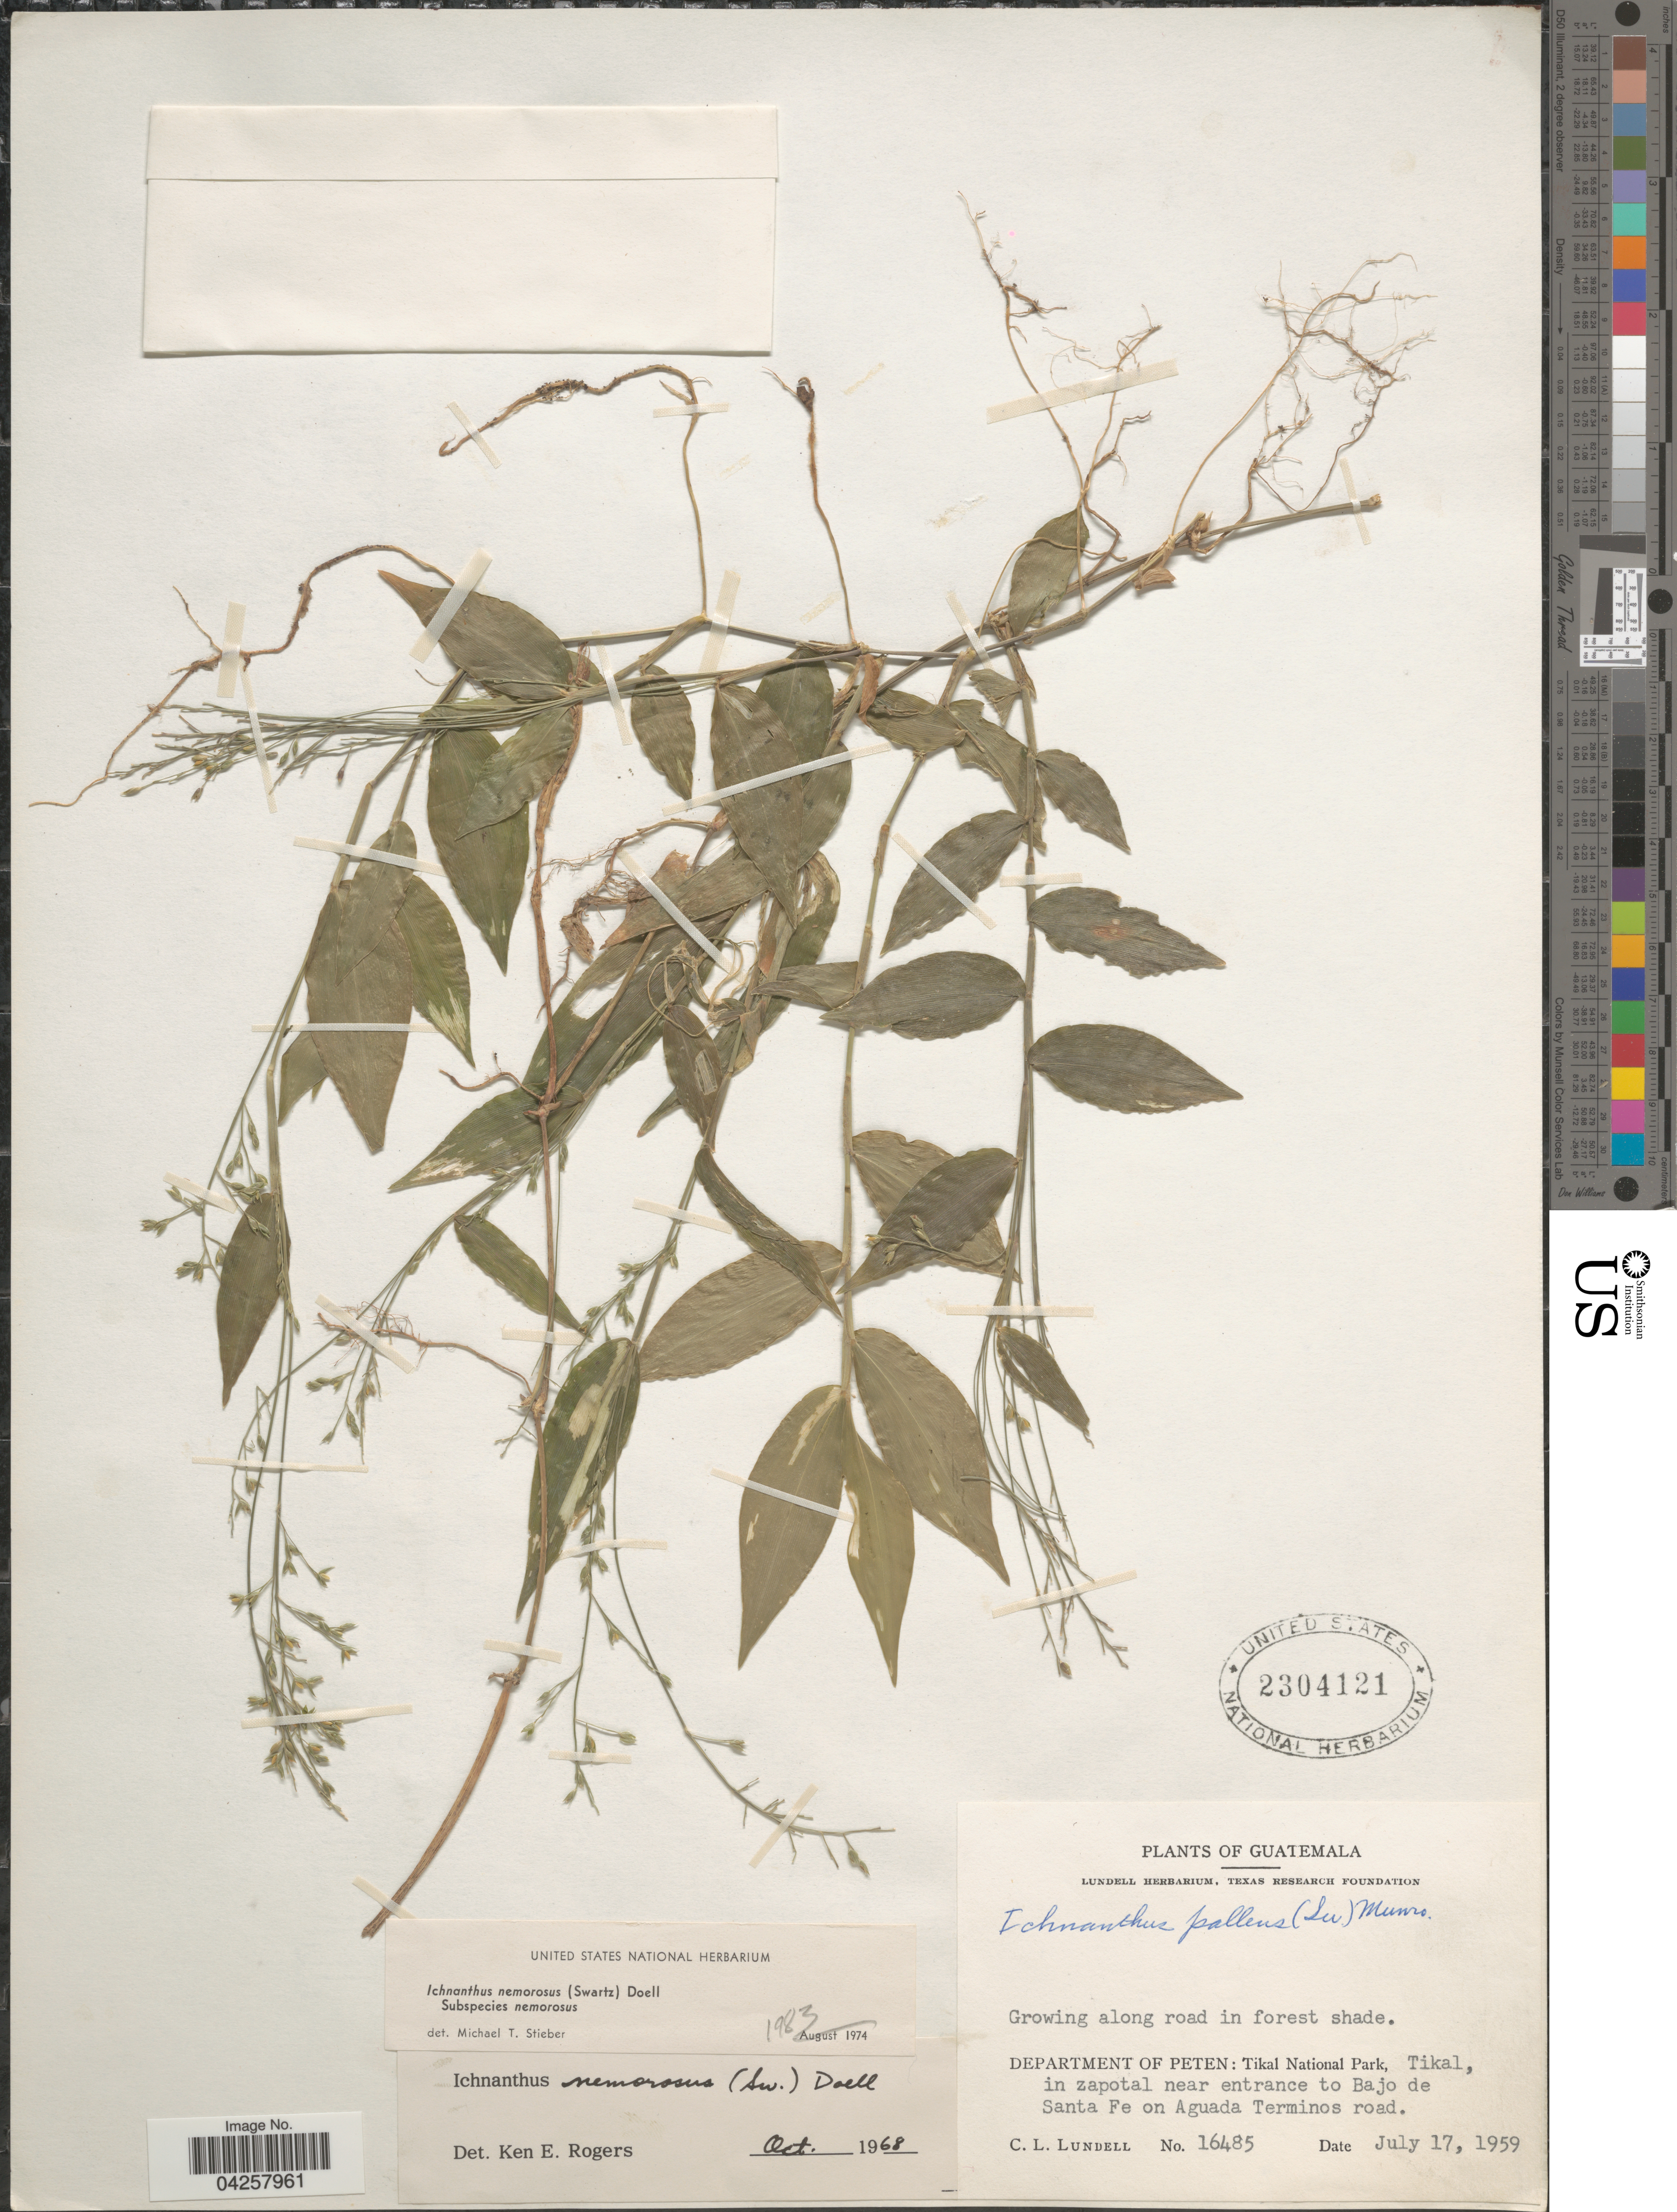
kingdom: Plantae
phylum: Tracheophyta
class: Liliopsida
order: Poales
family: Poaceae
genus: Hildaea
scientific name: Hildaea nemorosa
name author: (Sw.) C. Silva & R.P. Oliveira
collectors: C. L. Lundell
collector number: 16485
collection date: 1959-07-17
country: Guatemala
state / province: El Peten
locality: Department of Peten: Tikal National Park, Tikal, in zapotal near entrance to Bajo de Santa Fe on Aguada Terminos road.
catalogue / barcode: US 2304121